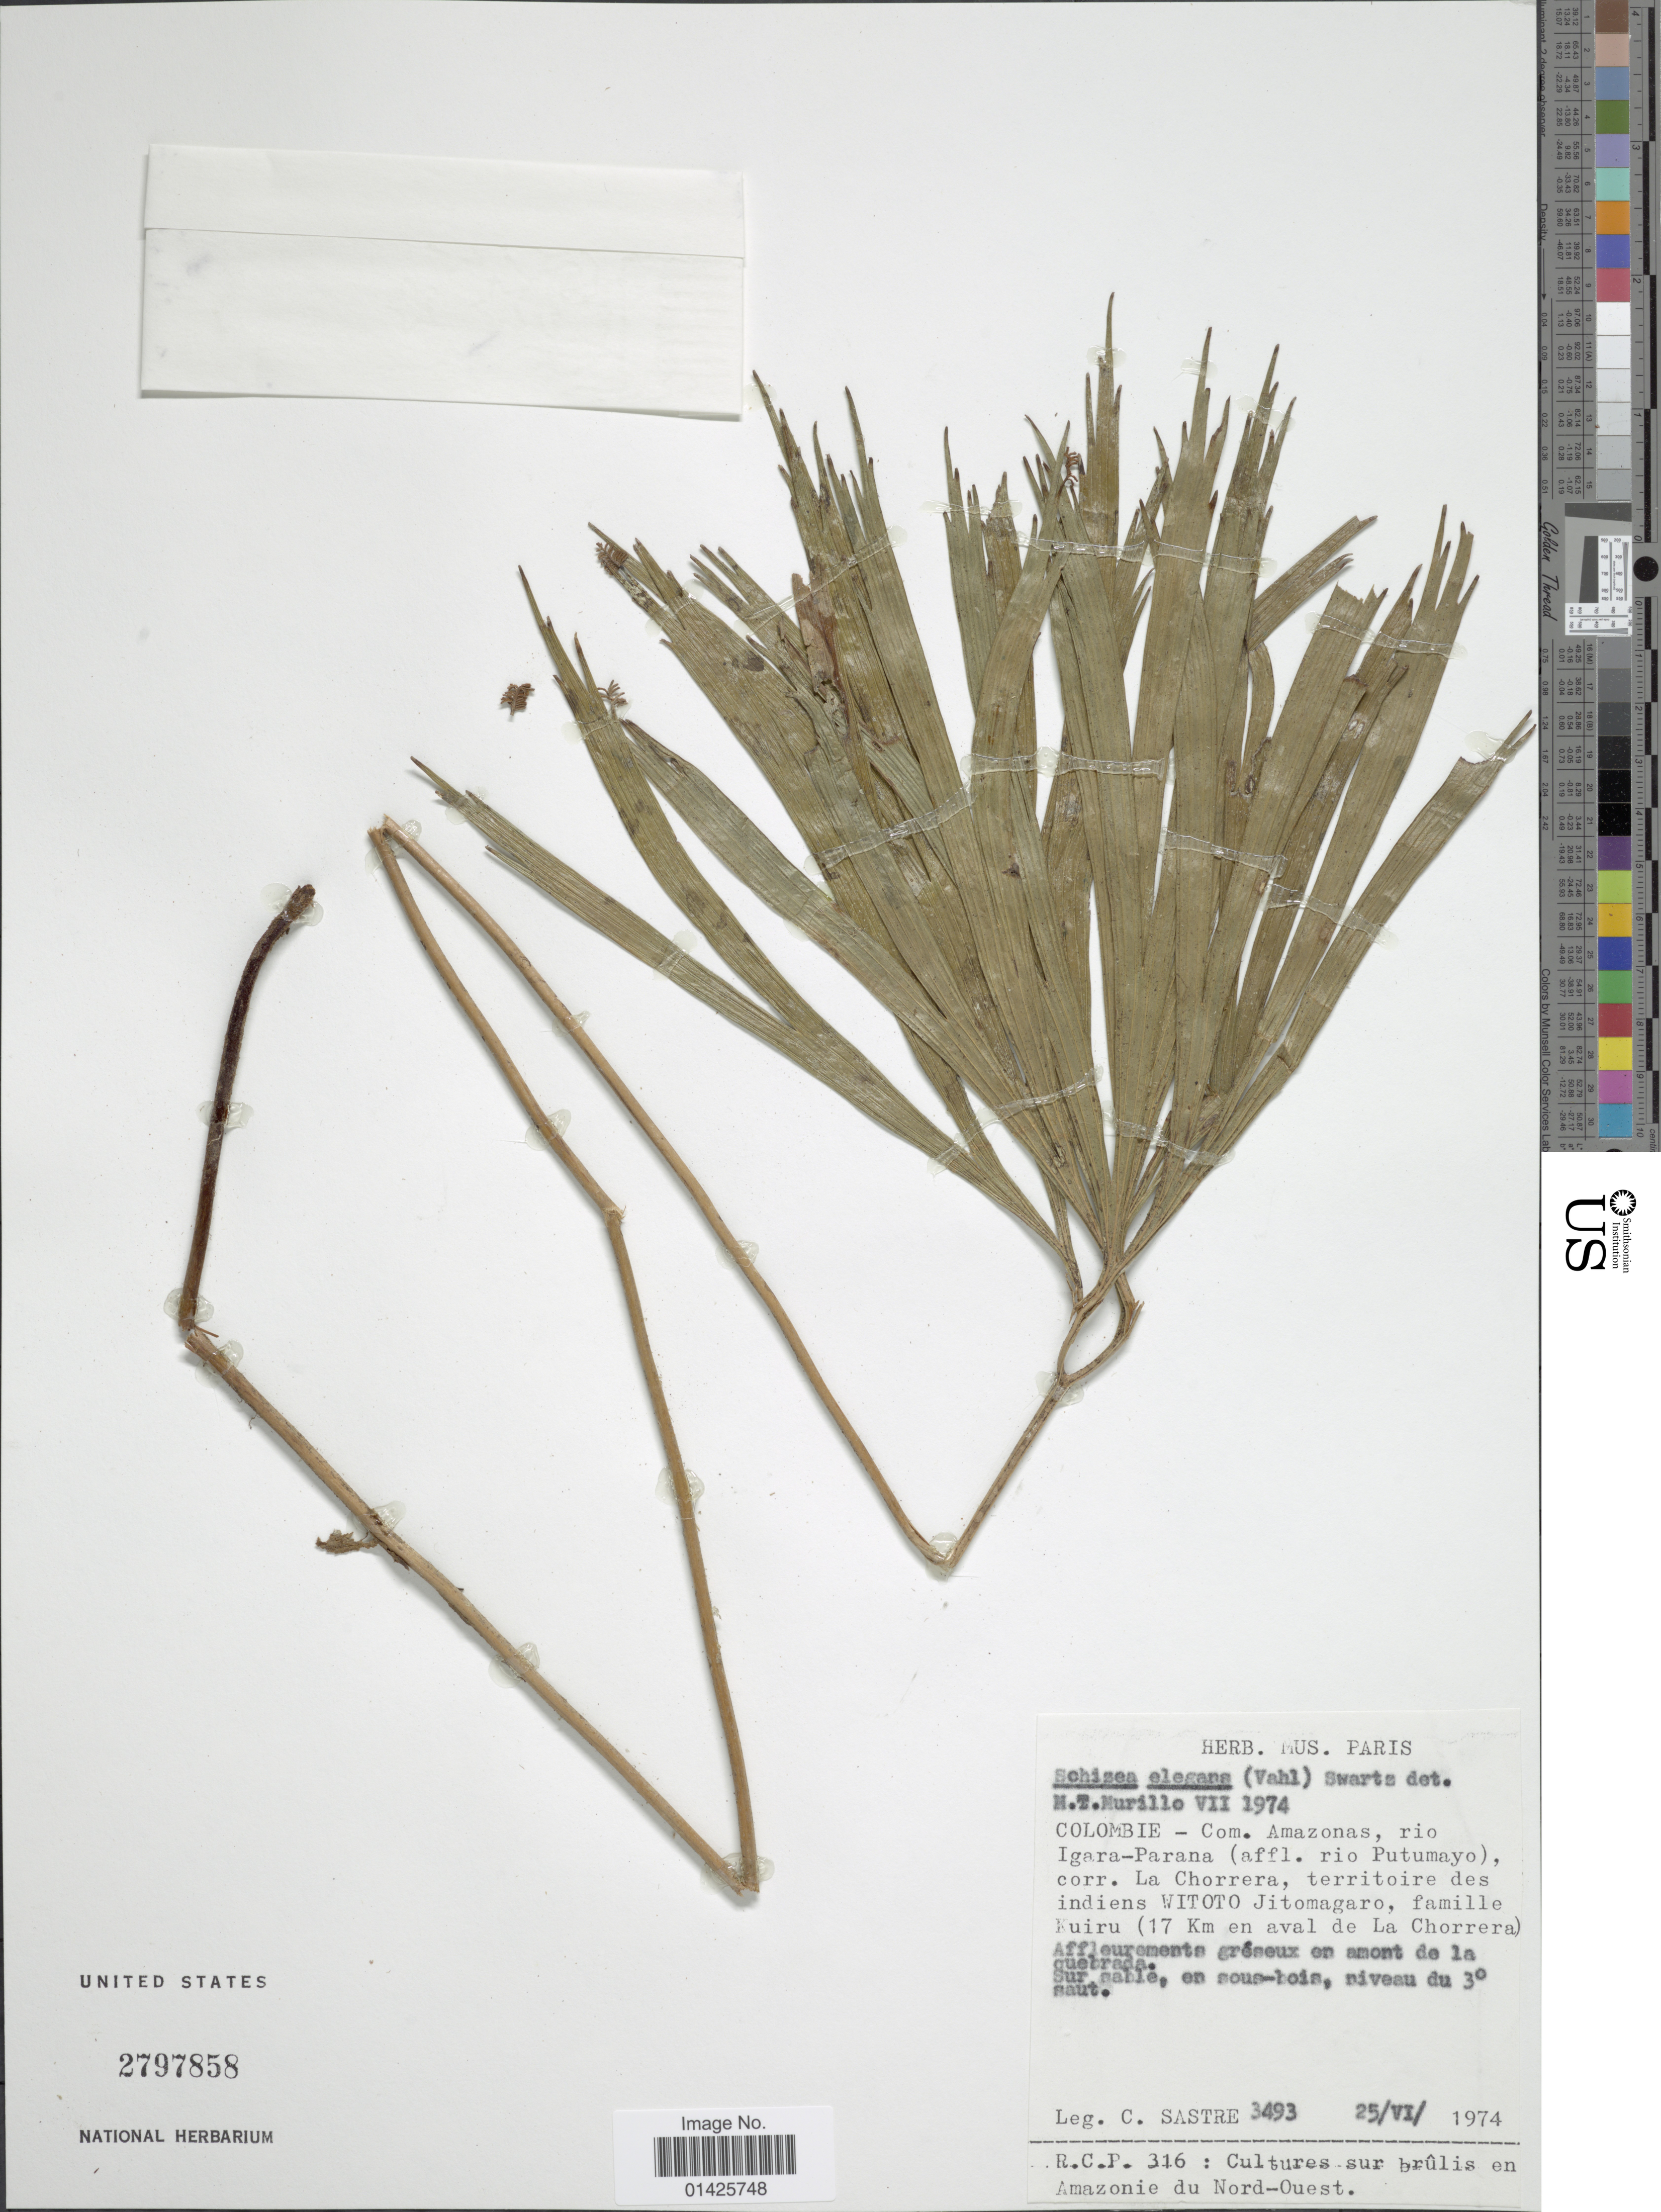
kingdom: Plantae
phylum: Tracheophyta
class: Polypodiopsida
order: Schizaeales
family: Schizaeaceae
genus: Schizaea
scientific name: Schizaea elegans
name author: (Vahl) Sw.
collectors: C. Sastre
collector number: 3493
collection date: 1974-06-25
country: Colombia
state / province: Amazônas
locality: Com Amazonas, rio Igara-Parana (affl. rio Putumayo) corr. La Chorrera, territiore des indiens WITOTO Jitomagaro, famlille Kuiru, (17 km en aval de La Chorrera)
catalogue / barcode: US 2797858